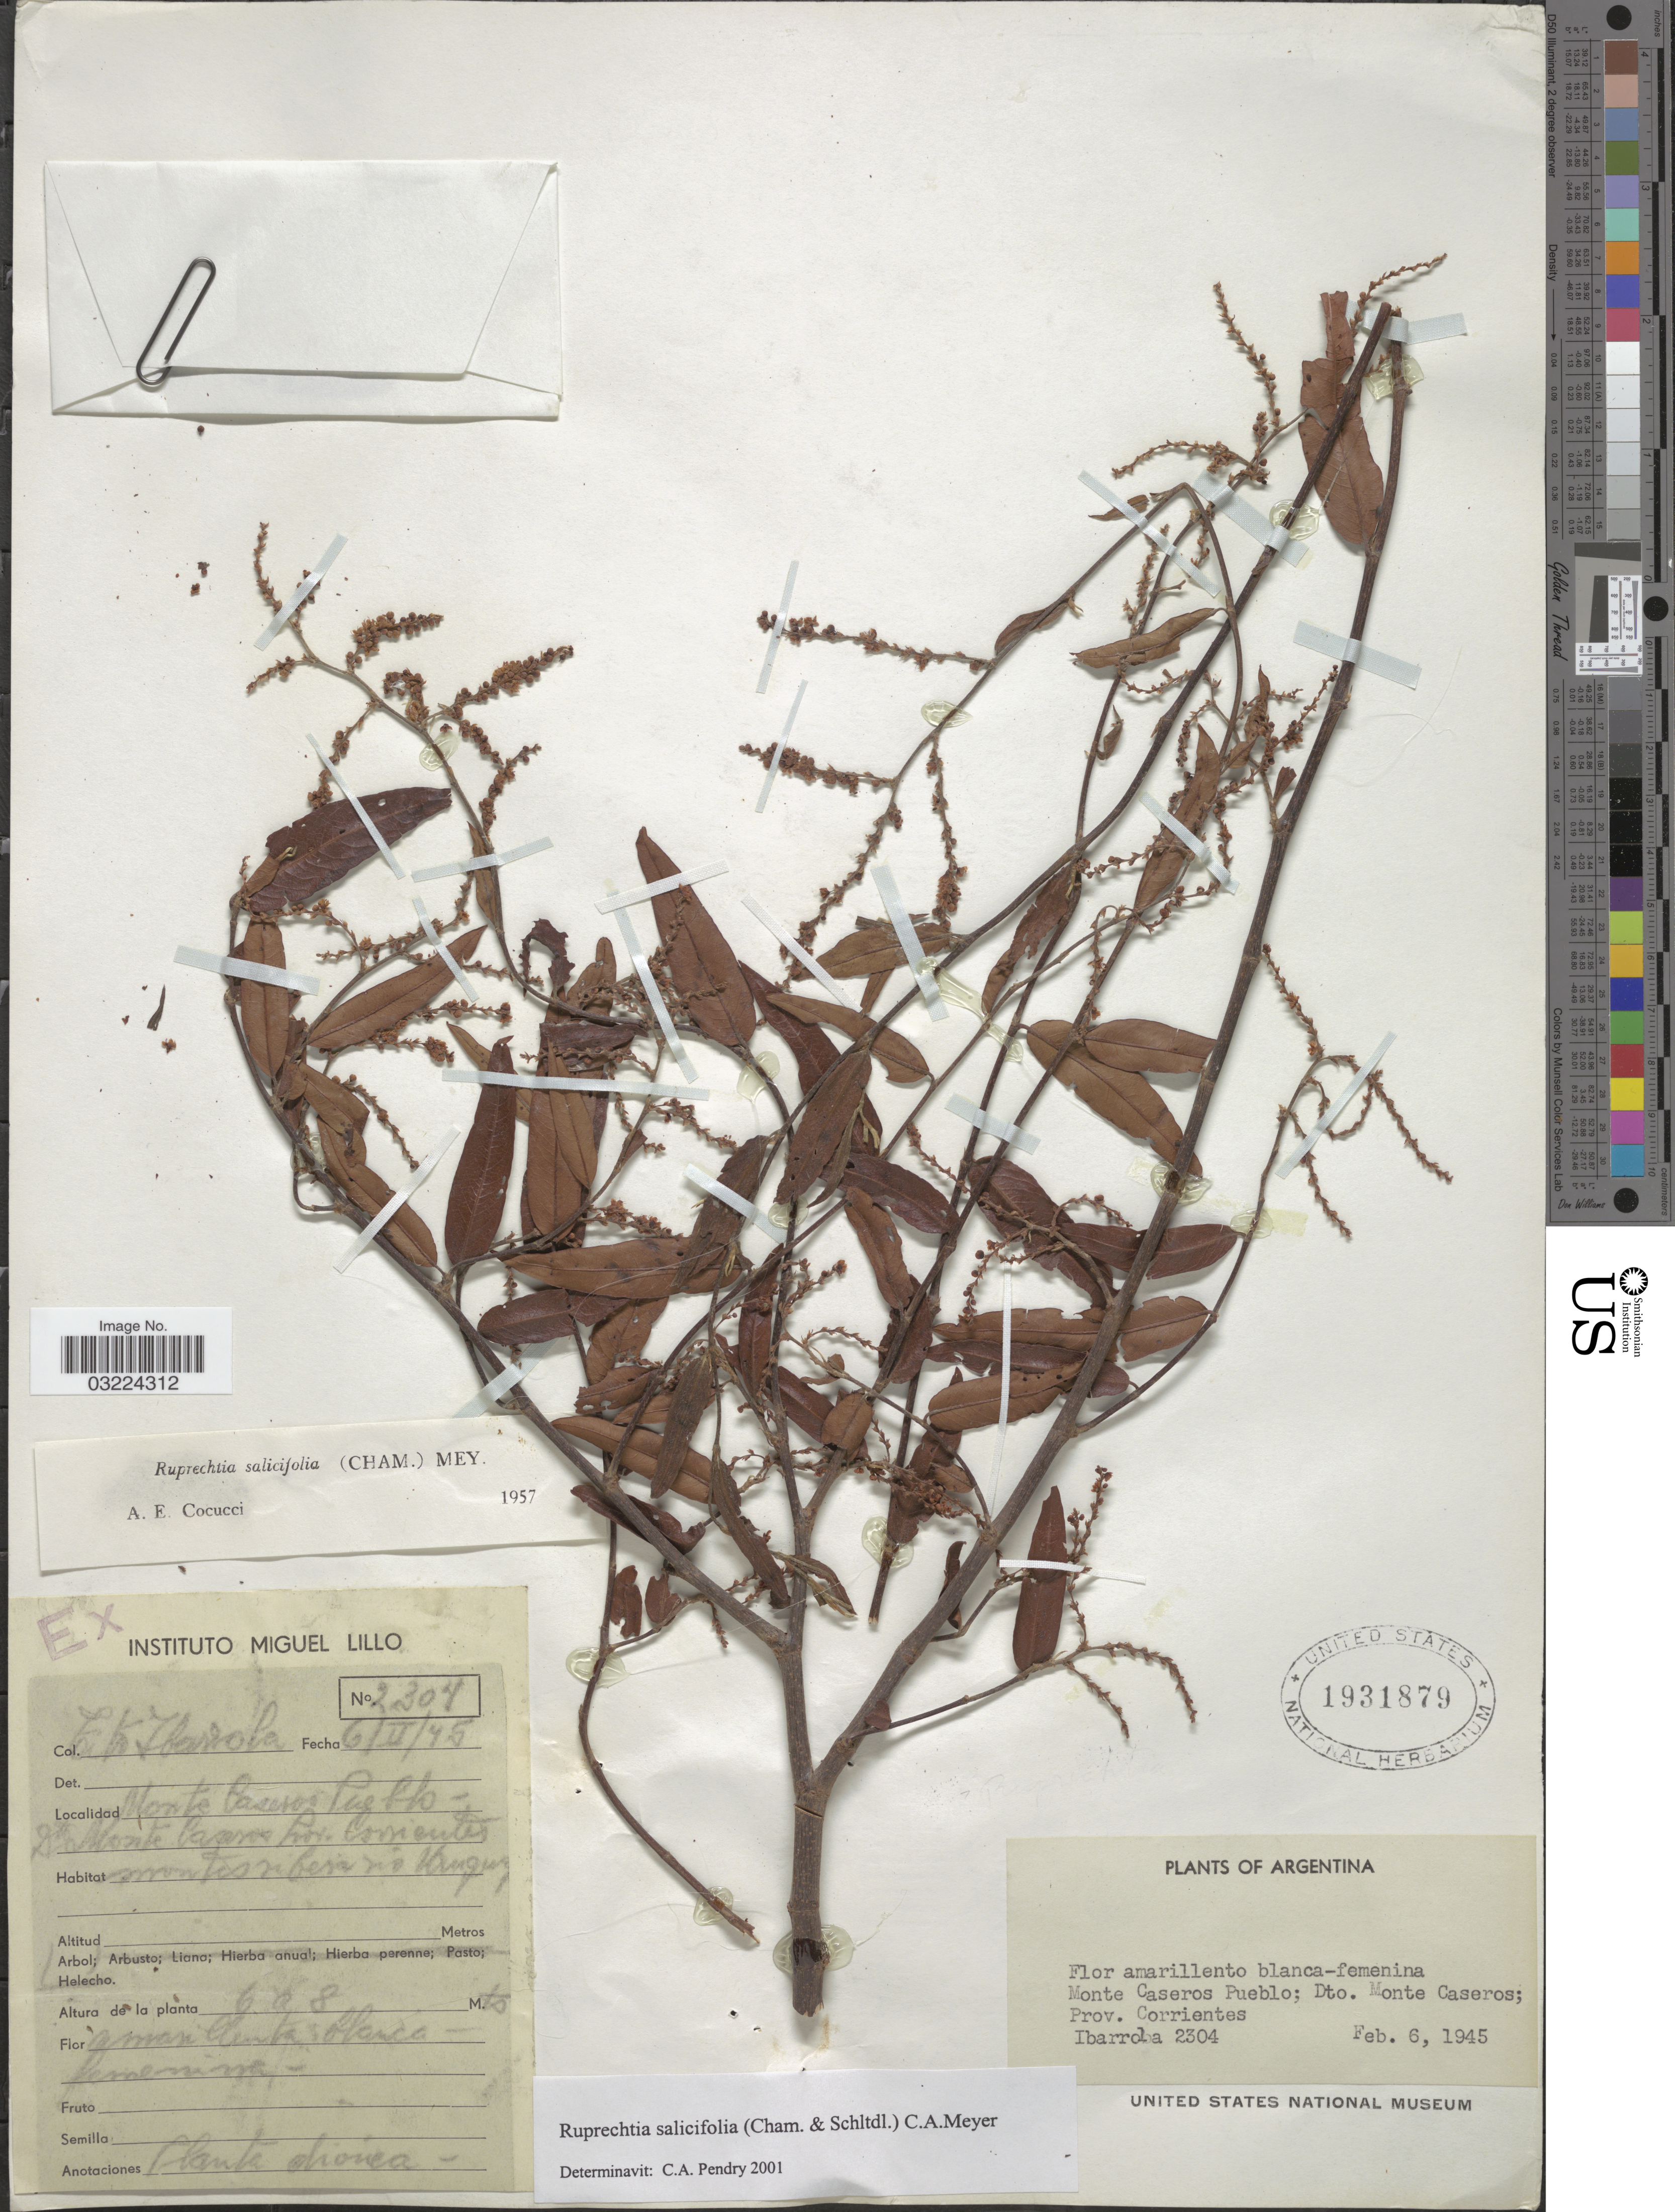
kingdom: Plantae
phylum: Tracheophyta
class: Magnoliopsida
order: Caryophyllales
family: Polygonaceae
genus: Ruprechtia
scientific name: Ruprechtia salicifolia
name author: (Cham. & Schltdl.) C.A. Mey.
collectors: T. Ibarrola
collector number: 2304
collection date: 1945-02-06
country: Argentina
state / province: Corrientes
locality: Monte Caseros Pueblo; Dto. Monte Caseros. Montes ribera [interpreted] rio Uruguay.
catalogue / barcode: US 1931879